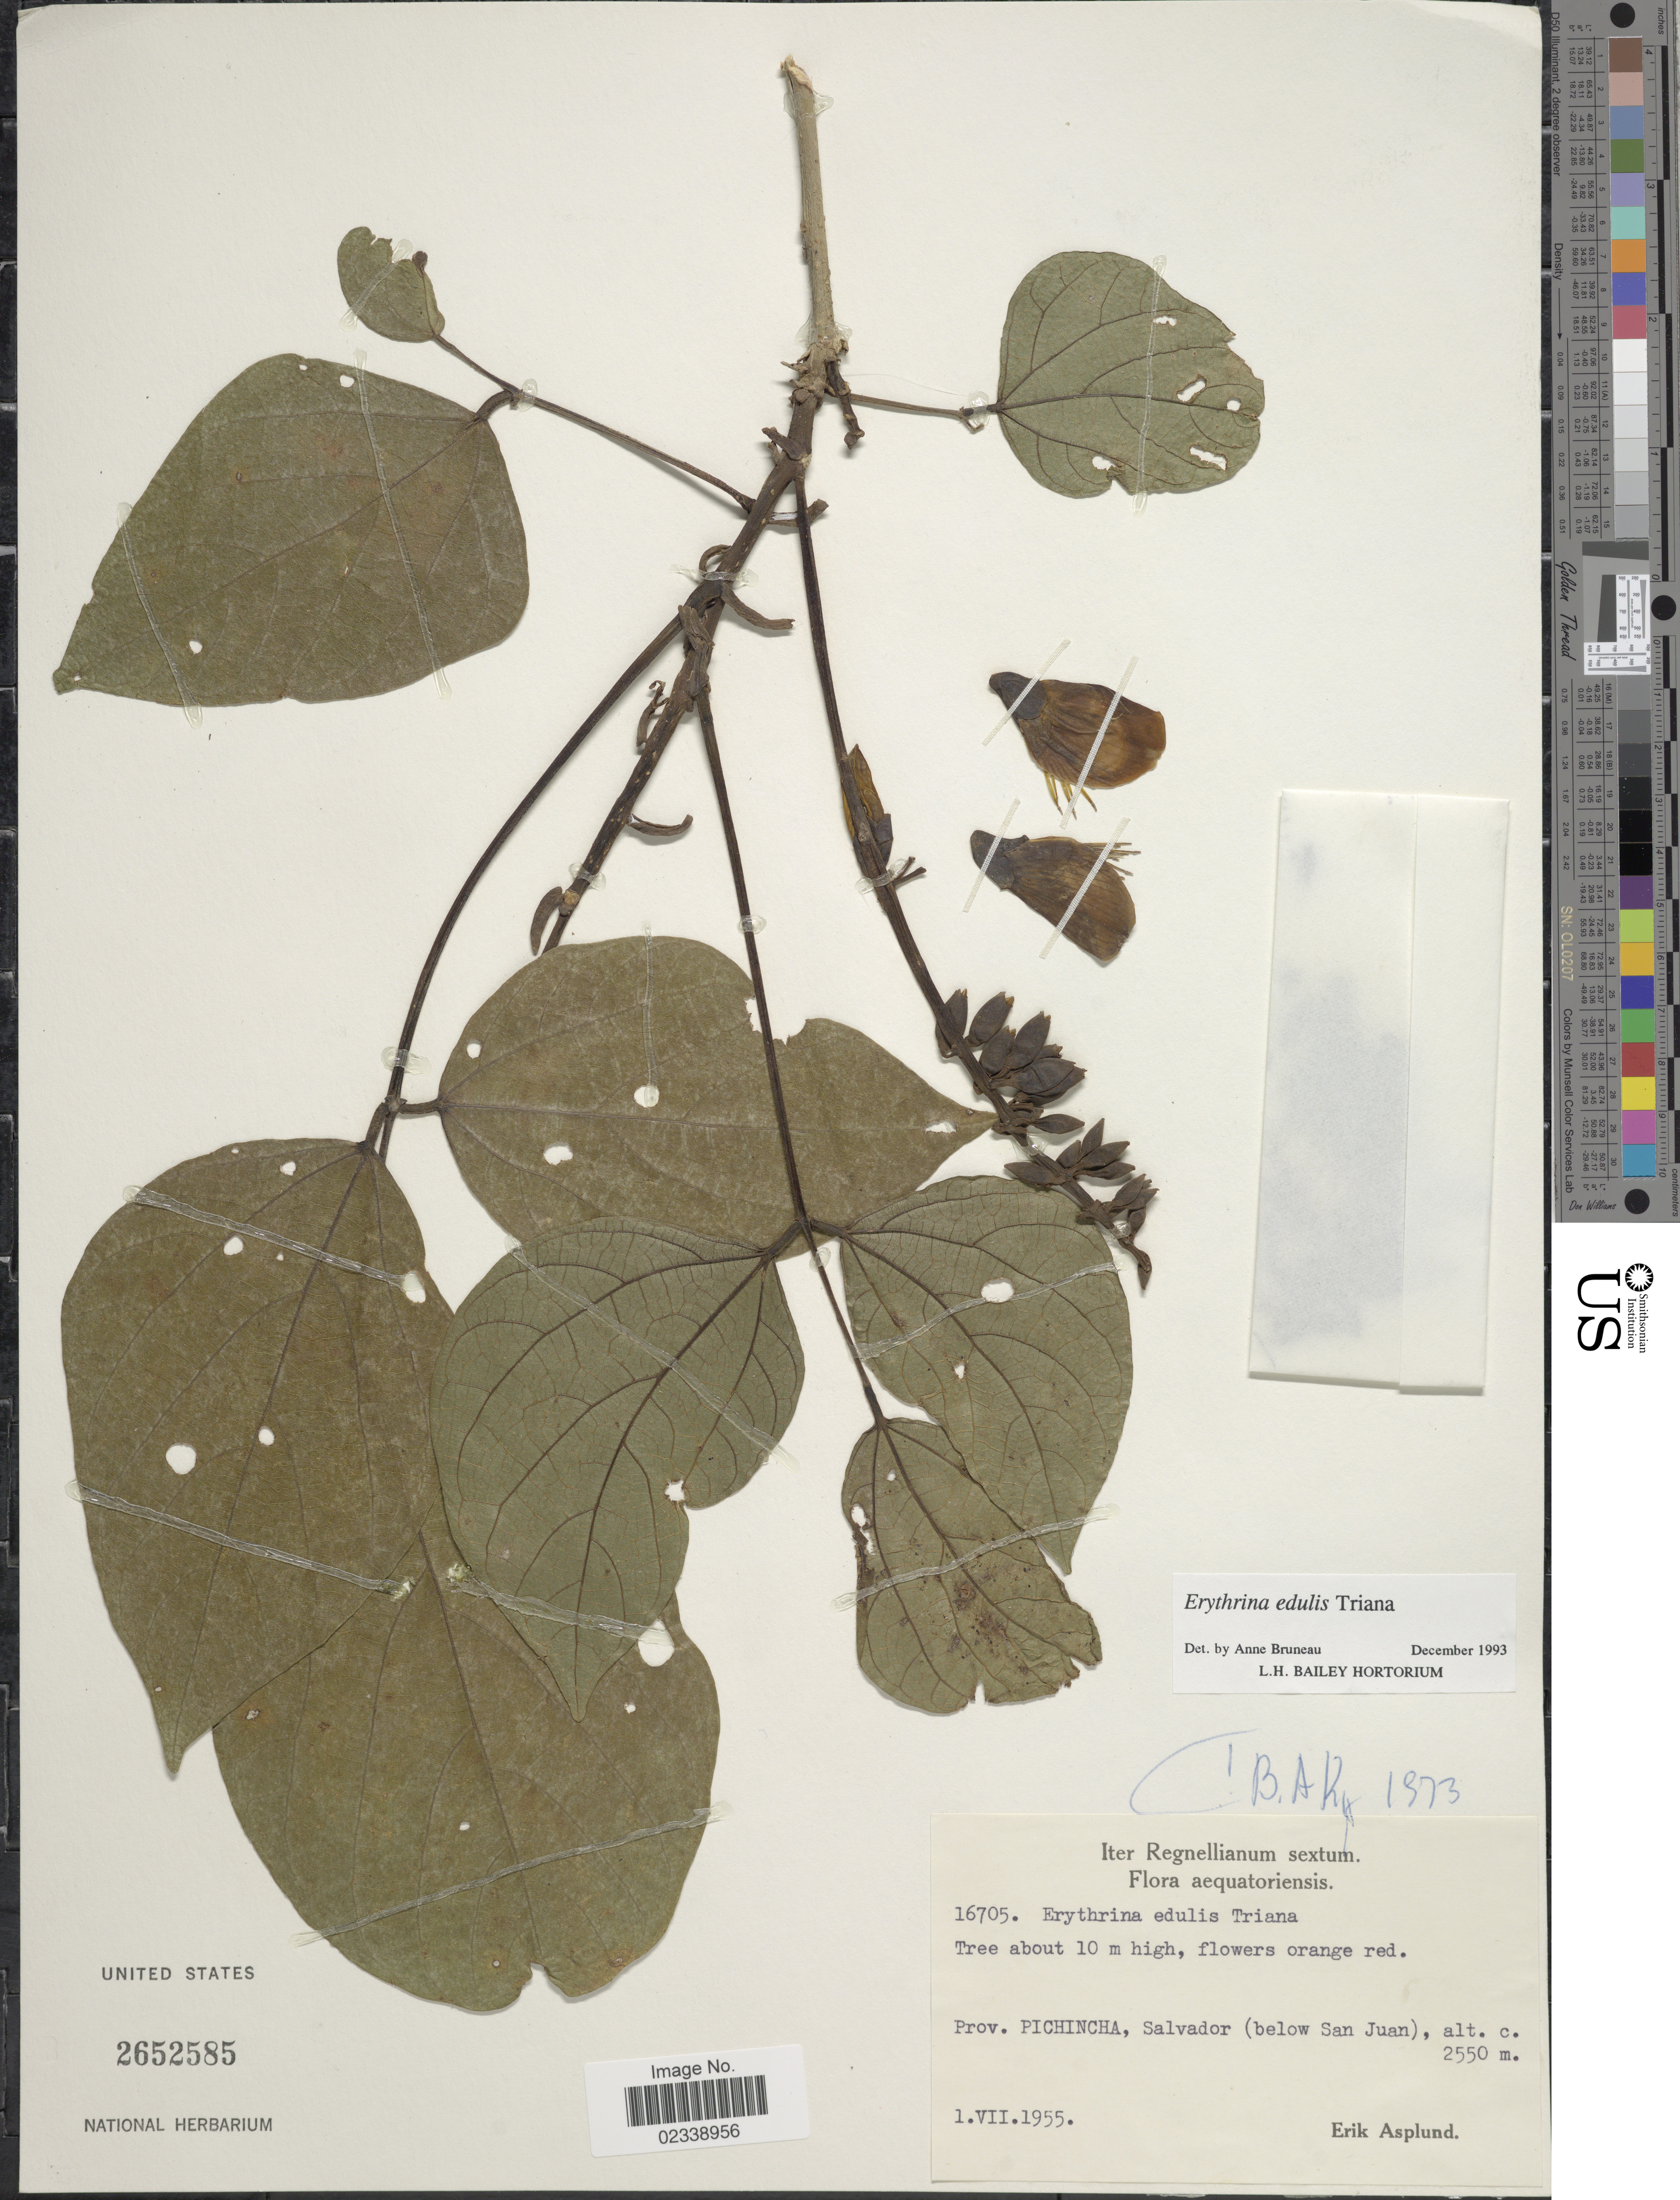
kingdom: Plantae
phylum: Tracheophyta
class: Magnoliopsida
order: Fabales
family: Fabaceae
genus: Erythrina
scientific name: Erythrina edulis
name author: Triana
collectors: E. Asplund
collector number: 16705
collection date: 1955-07-01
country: Ecuador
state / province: Pichincha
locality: Salvador (below San Juan), Iter Regnell. quartum, aequatoriensis..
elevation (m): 2550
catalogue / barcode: US 2652585